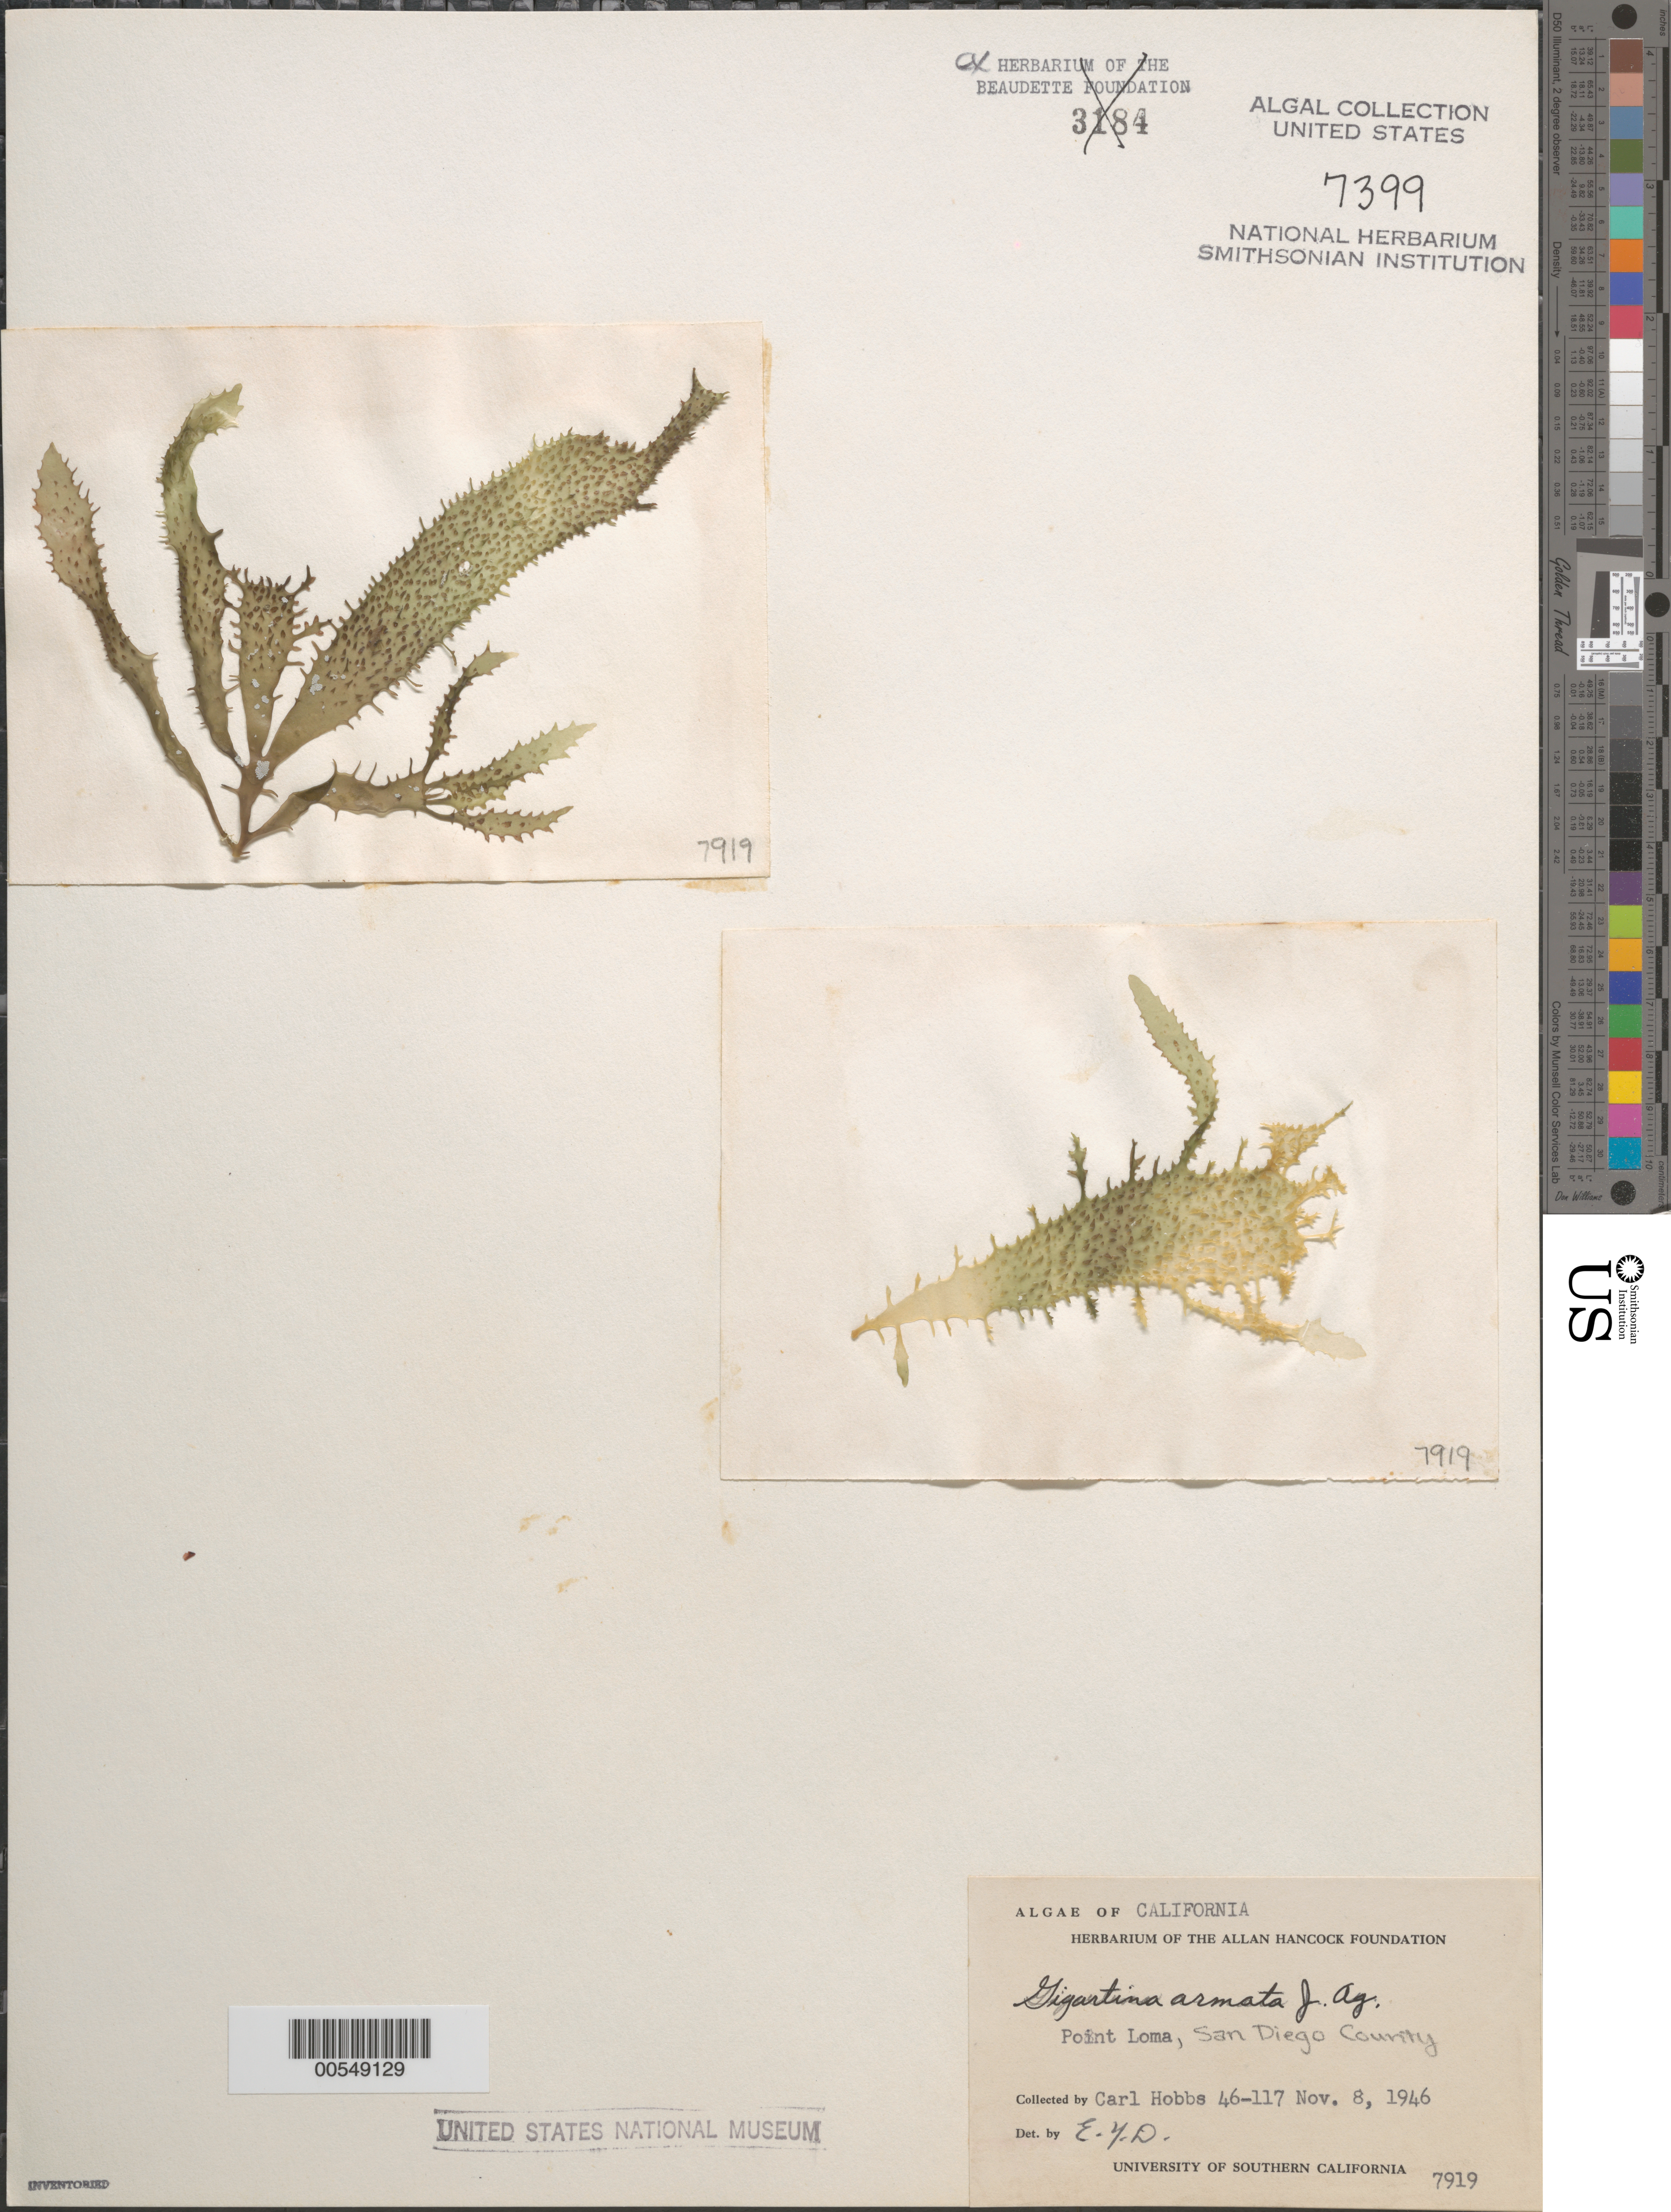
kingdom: Plantae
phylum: Rhodophyta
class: Florideophyceae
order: Gigartinales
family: Gigartinaceae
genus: Chondracanthus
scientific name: Chondracanthus spinosus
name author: (Kütz.) Guiry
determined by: Algae name updating Project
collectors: C. Hubbs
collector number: EYD 7919 & HUBBS 46-117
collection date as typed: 08 Nov 1946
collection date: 1946-11-08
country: United States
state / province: California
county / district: San Diego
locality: Point Loma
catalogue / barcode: US 7399